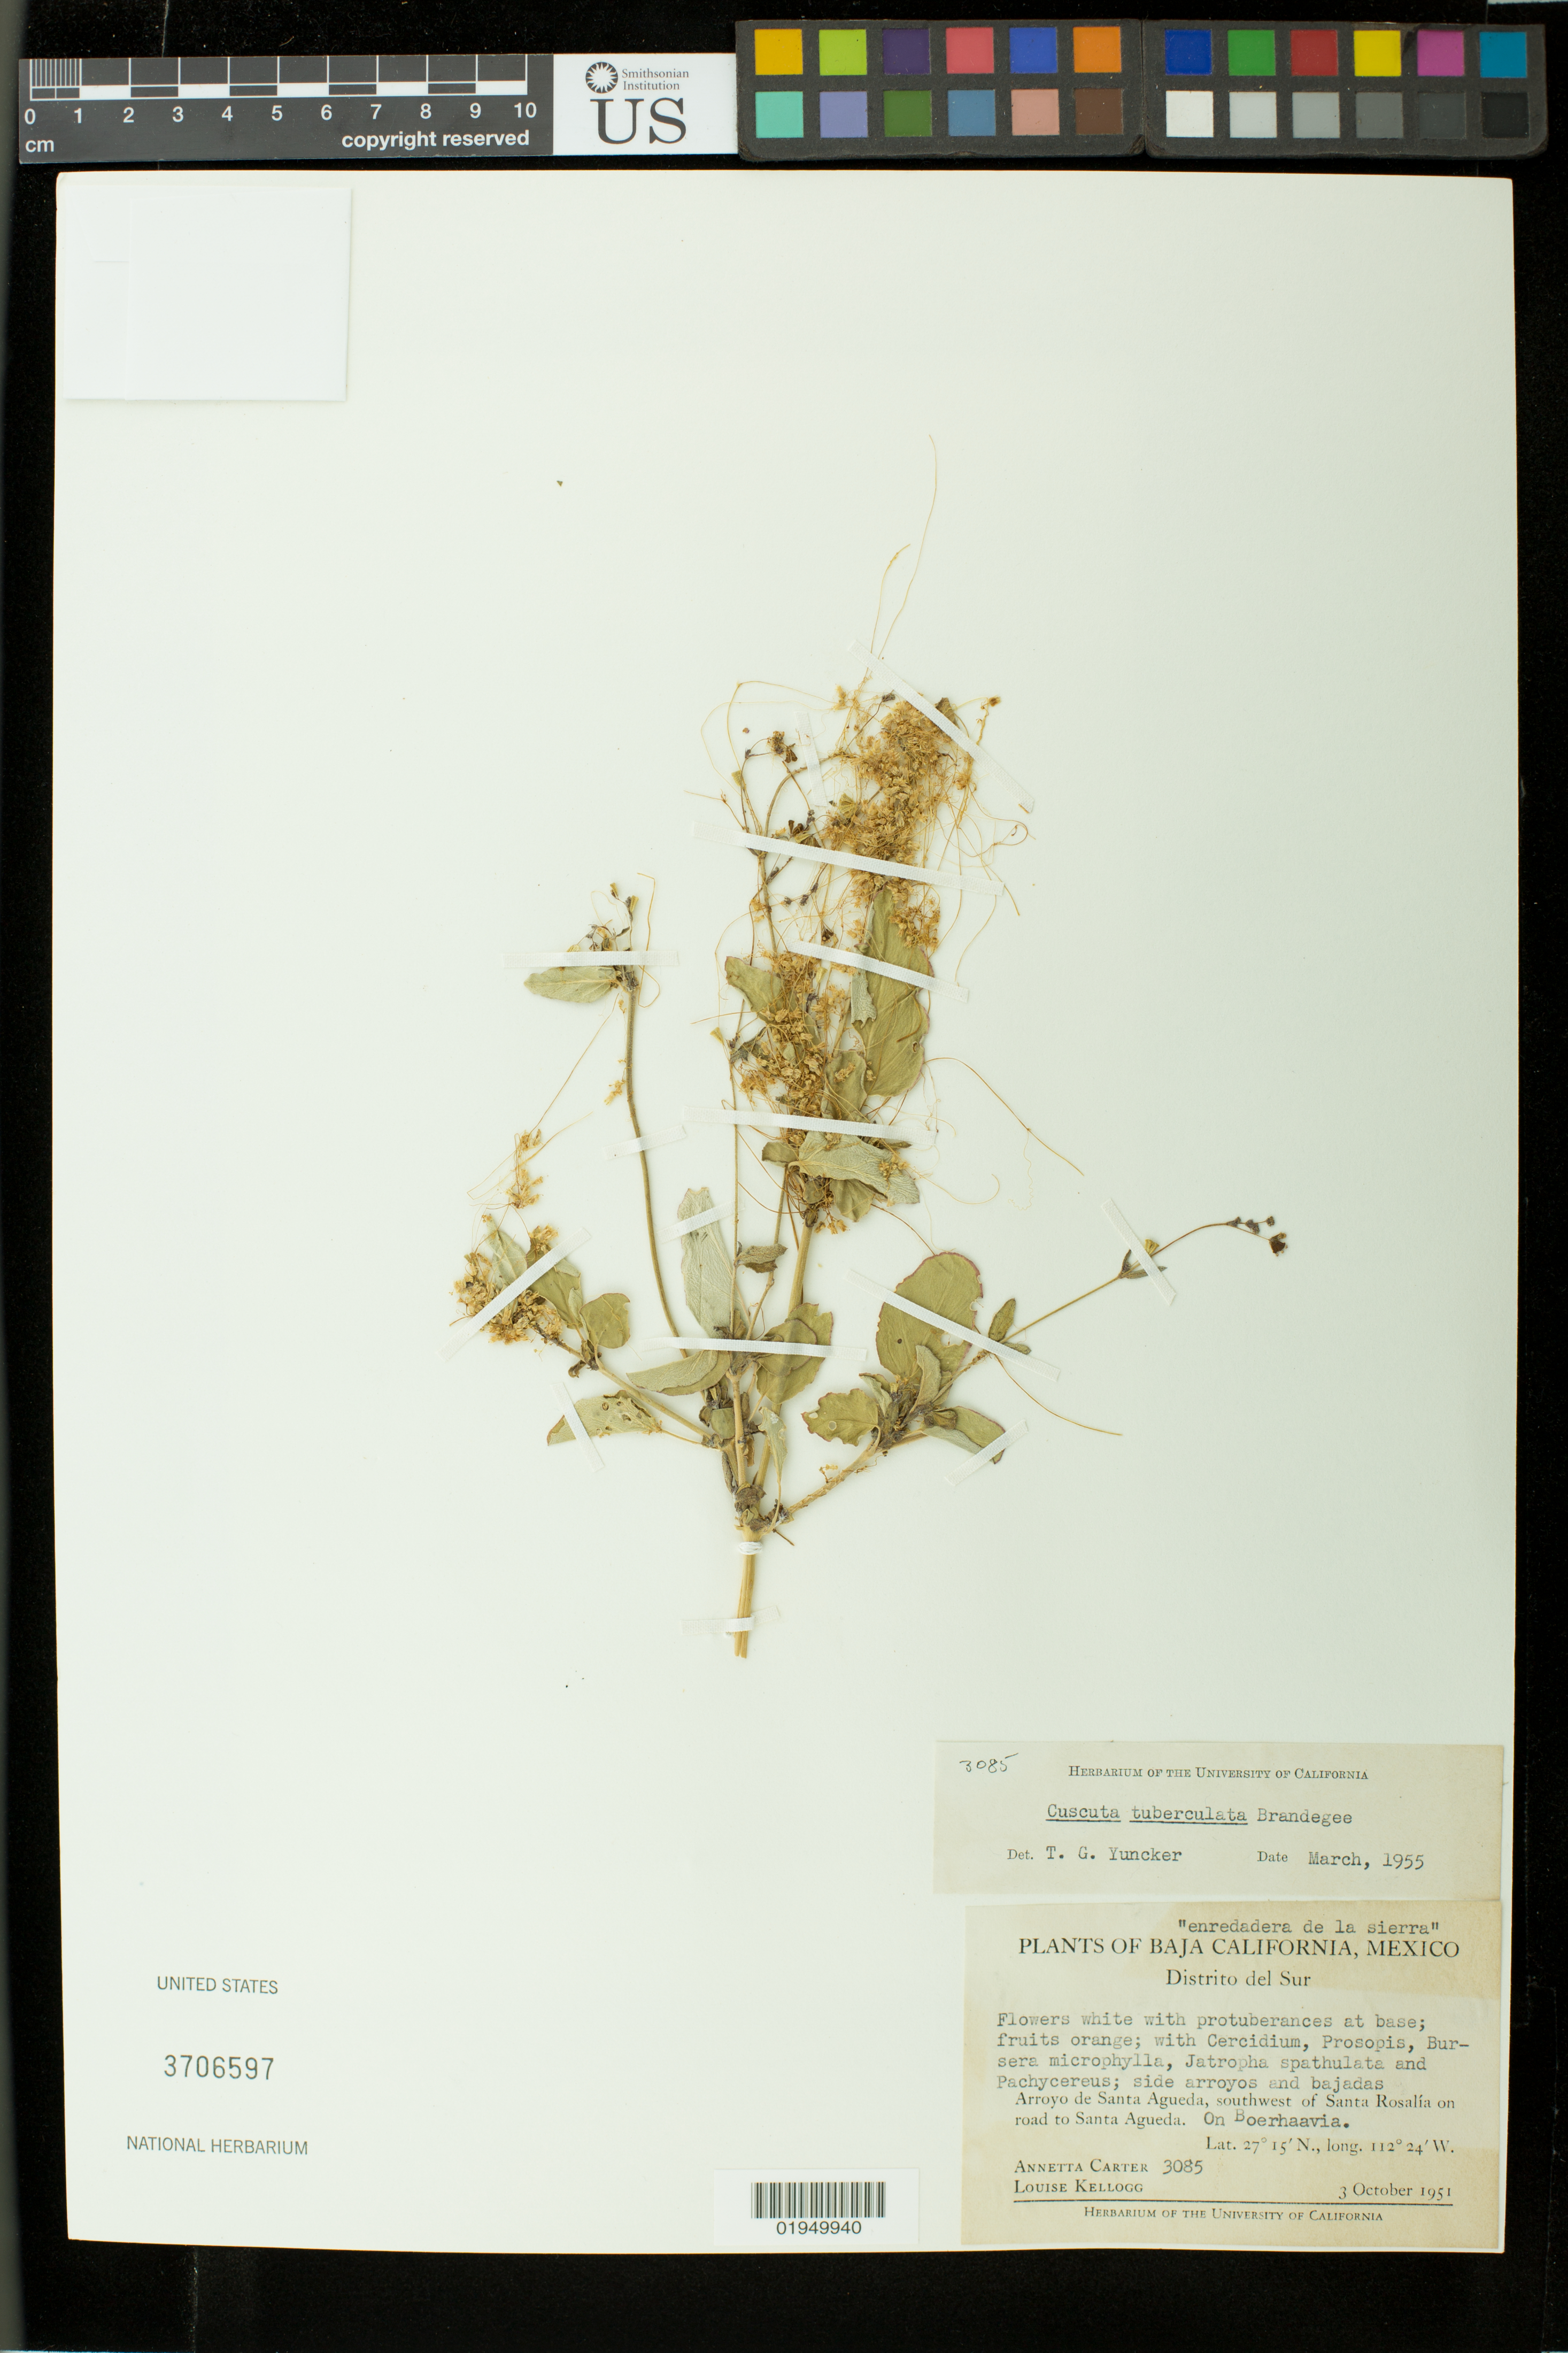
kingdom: Plantae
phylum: Tracheophyta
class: Magnoliopsida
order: Solanales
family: Convolvulaceae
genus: Cuscuta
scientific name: Cuscuta tuberculata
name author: Brandegee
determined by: Yuncker, T. G.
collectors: A. Carter & L. Kellogg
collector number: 3085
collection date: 1951-10-03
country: Mexico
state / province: Baja California Sur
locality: Arroyo de Santa Agueda, southwest of Santa Rosalia on road to Santa Agueda.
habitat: Side arroyos and bajadas.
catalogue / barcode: US 3706597